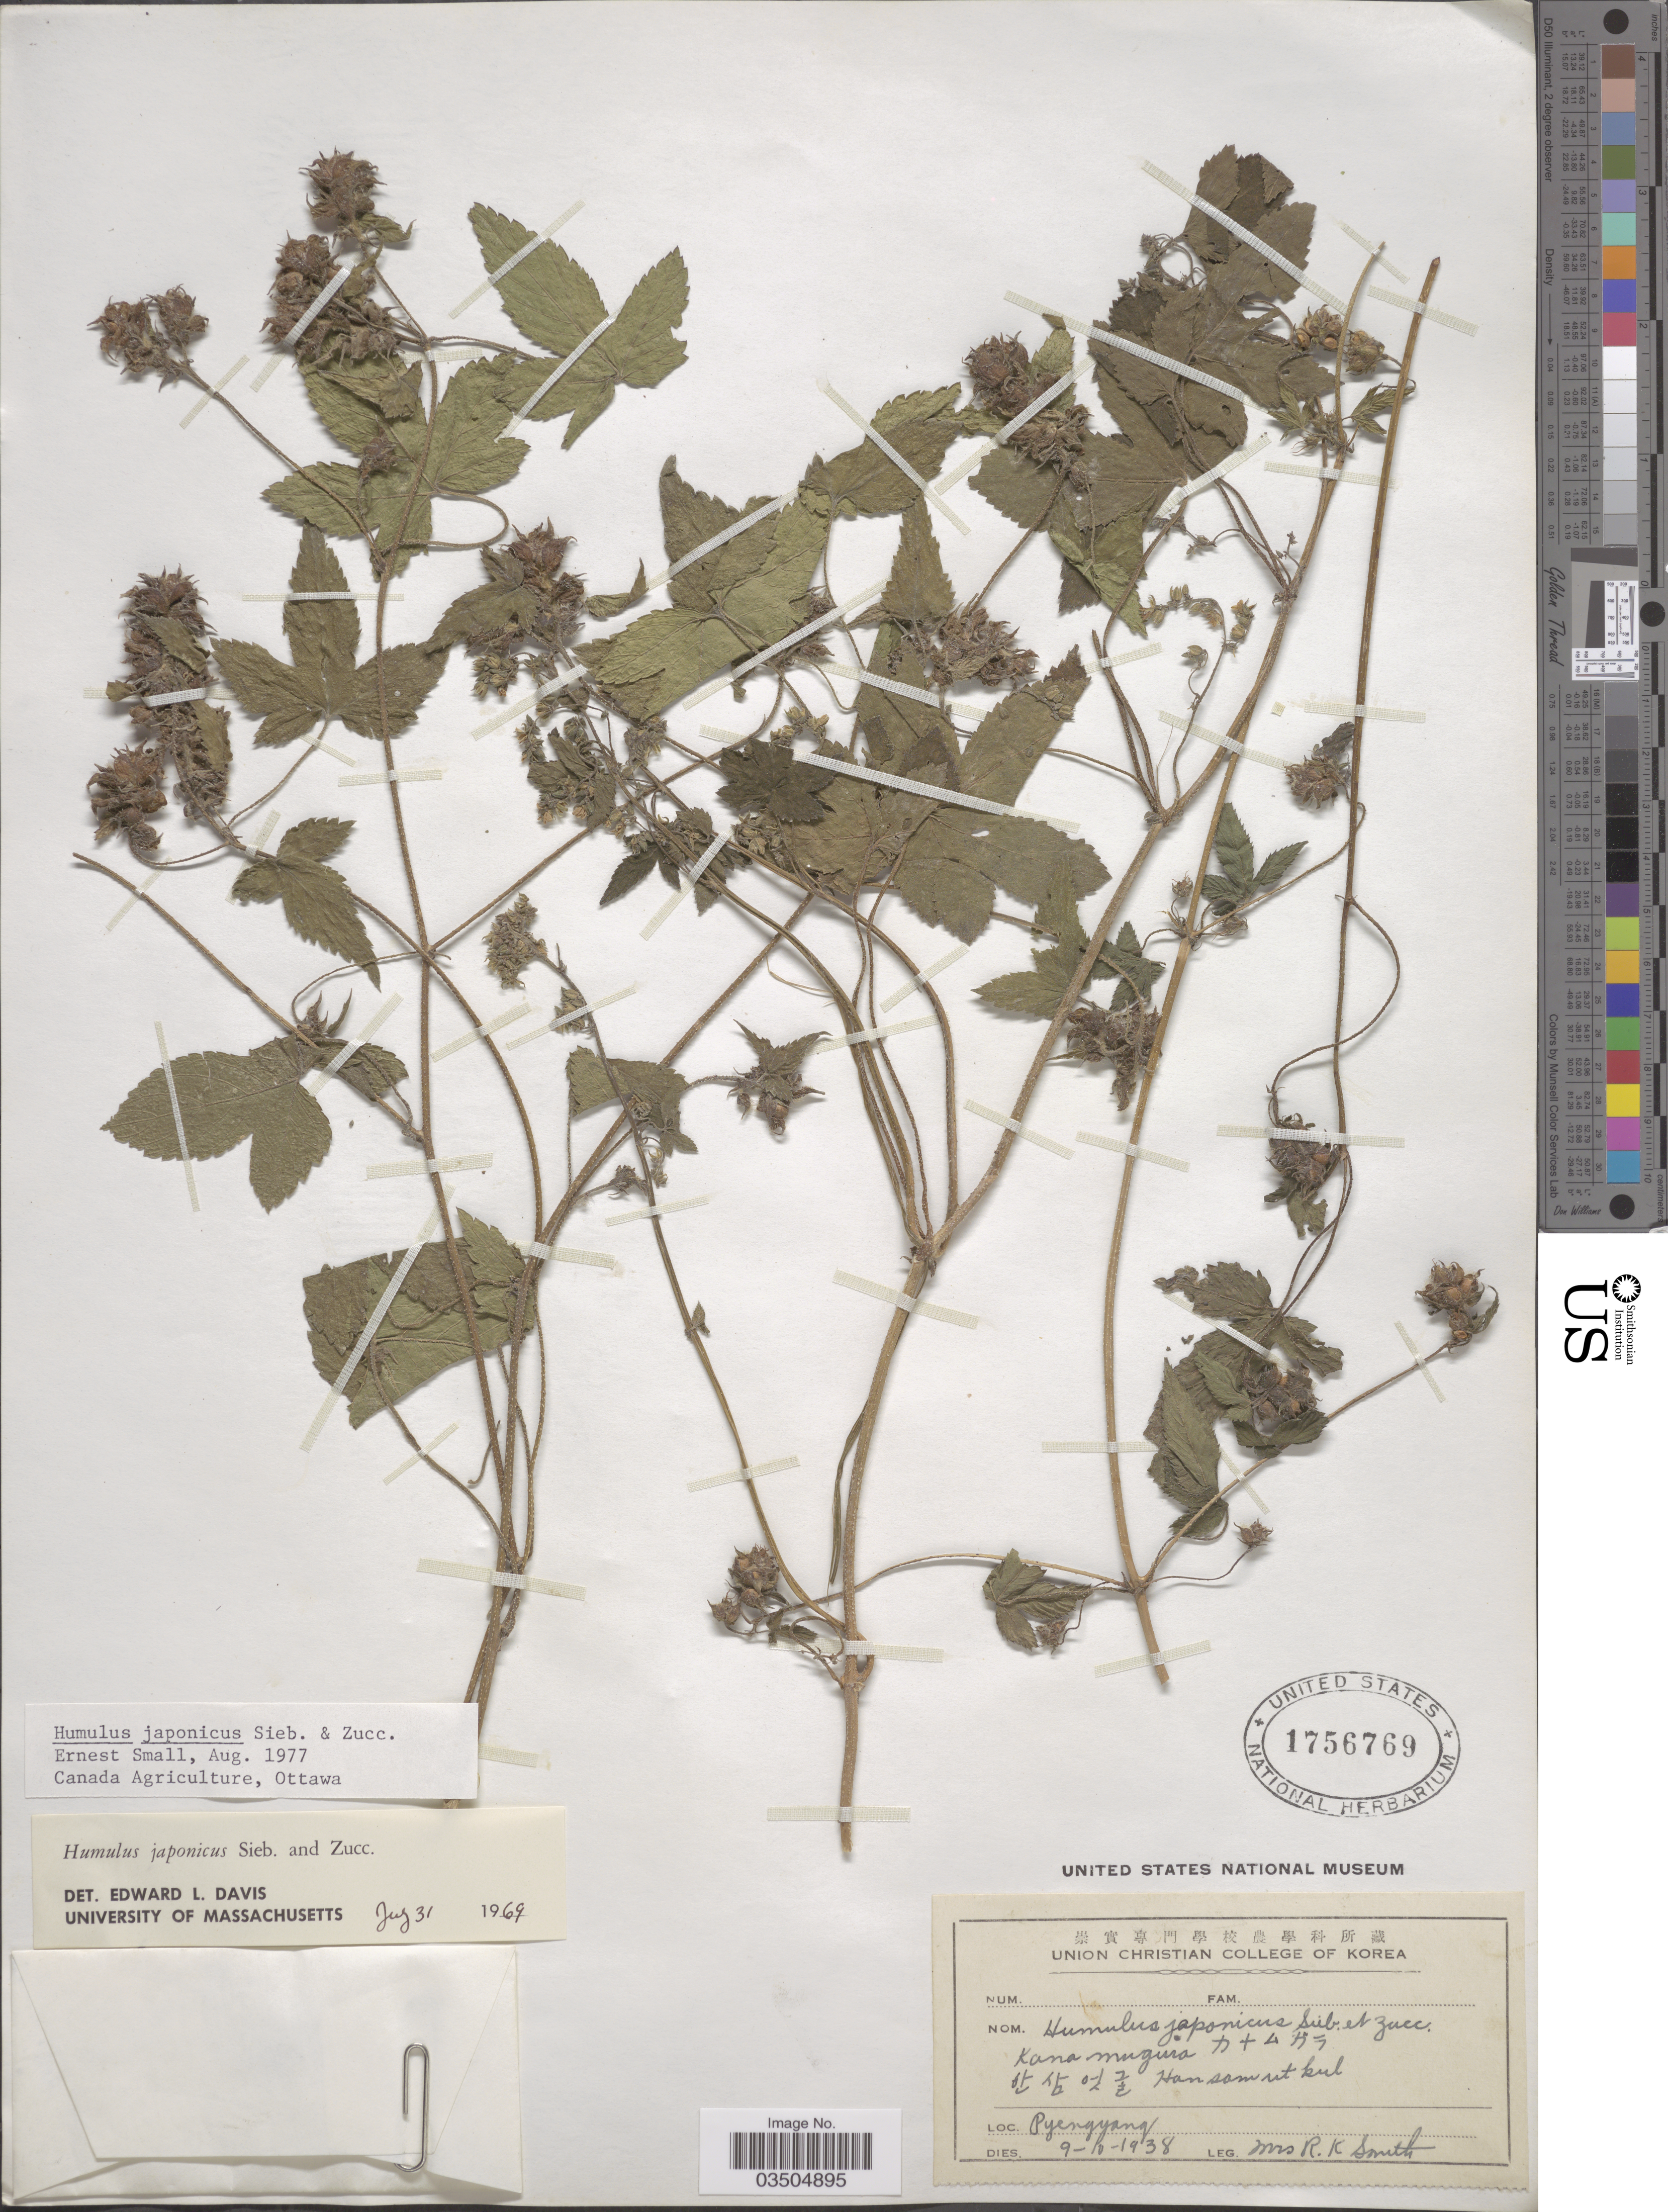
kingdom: Plantae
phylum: Tracheophyta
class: Magnoliopsida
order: Rosales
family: Cannabaceae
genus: Humulus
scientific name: Humulus japonicus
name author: Siebold & Zucc.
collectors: R. Smith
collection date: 1938-10-09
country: North Korea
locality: Pyengyang.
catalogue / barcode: US 1756769